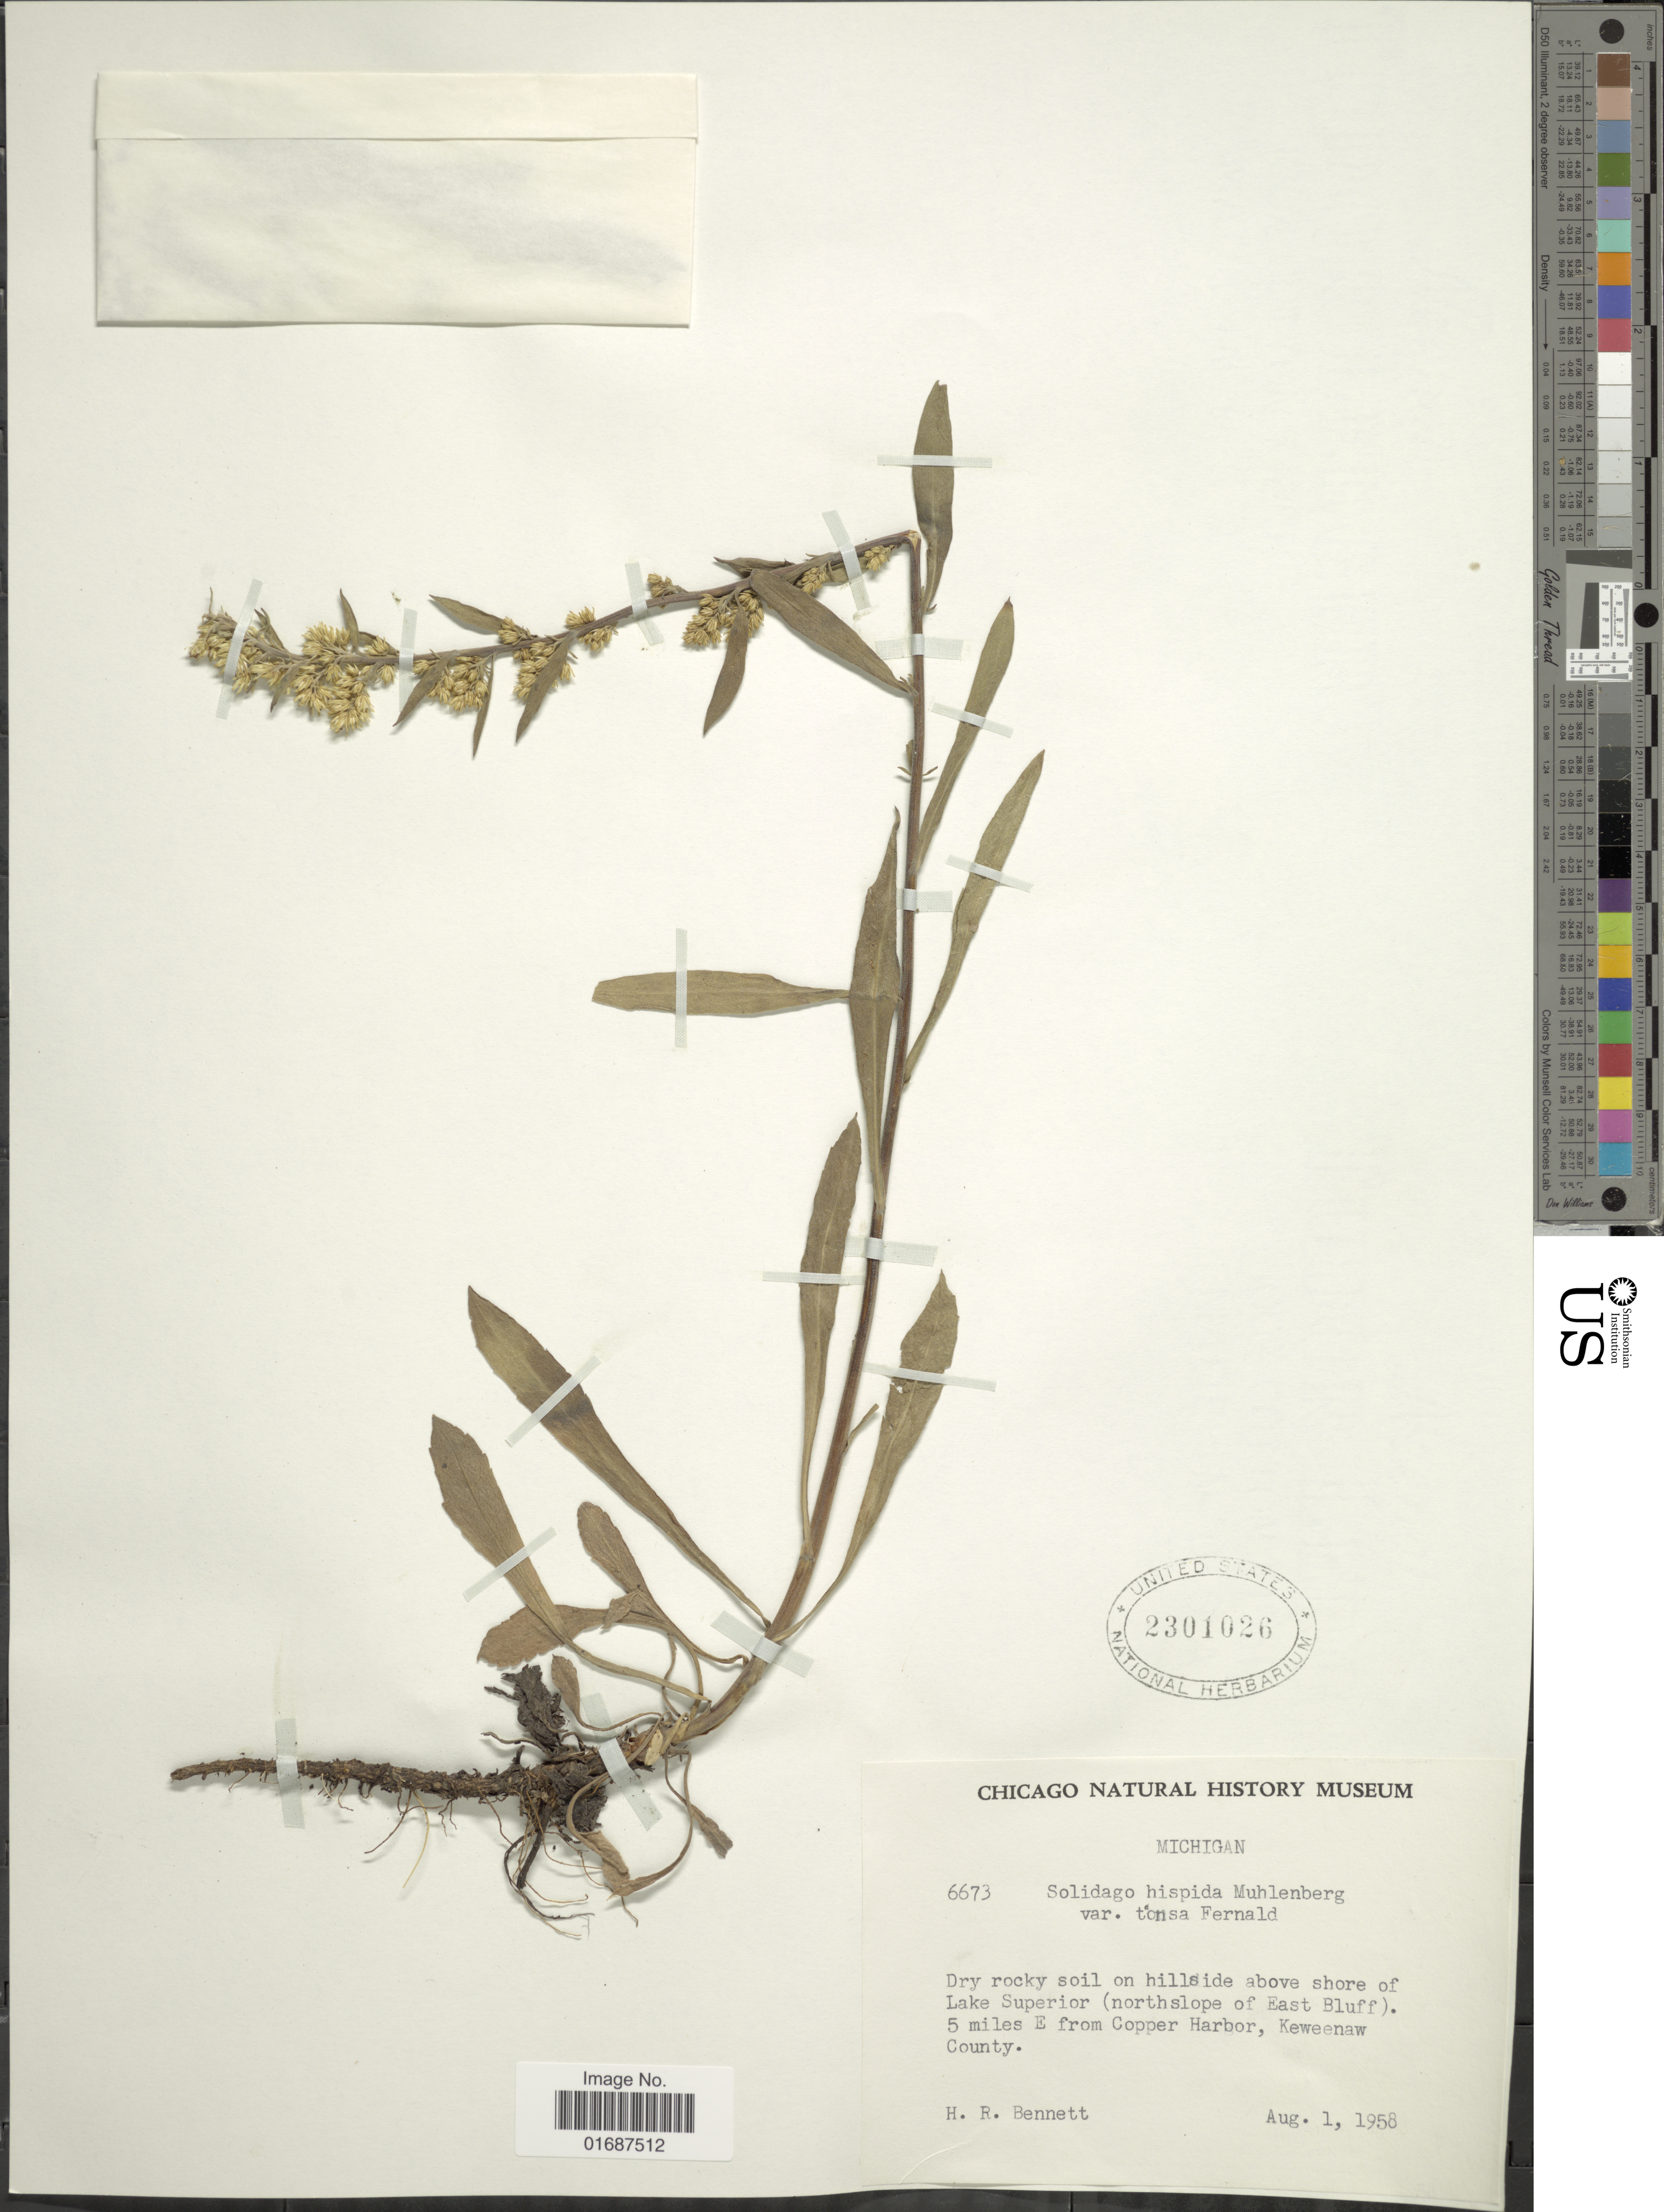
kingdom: Plantae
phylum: Tracheophyta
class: Magnoliopsida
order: Asterales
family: Asteraceae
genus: Solidago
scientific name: Solidago hispida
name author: Muhl. ex Willd.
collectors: H. R. Bennett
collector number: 6673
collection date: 1958-08-01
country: United States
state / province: Michigan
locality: Hillside above shore of Lake Superior (northslope of East Bluff). 5 miles E from Copper Harbor, Keweenaw County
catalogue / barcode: US 2301026